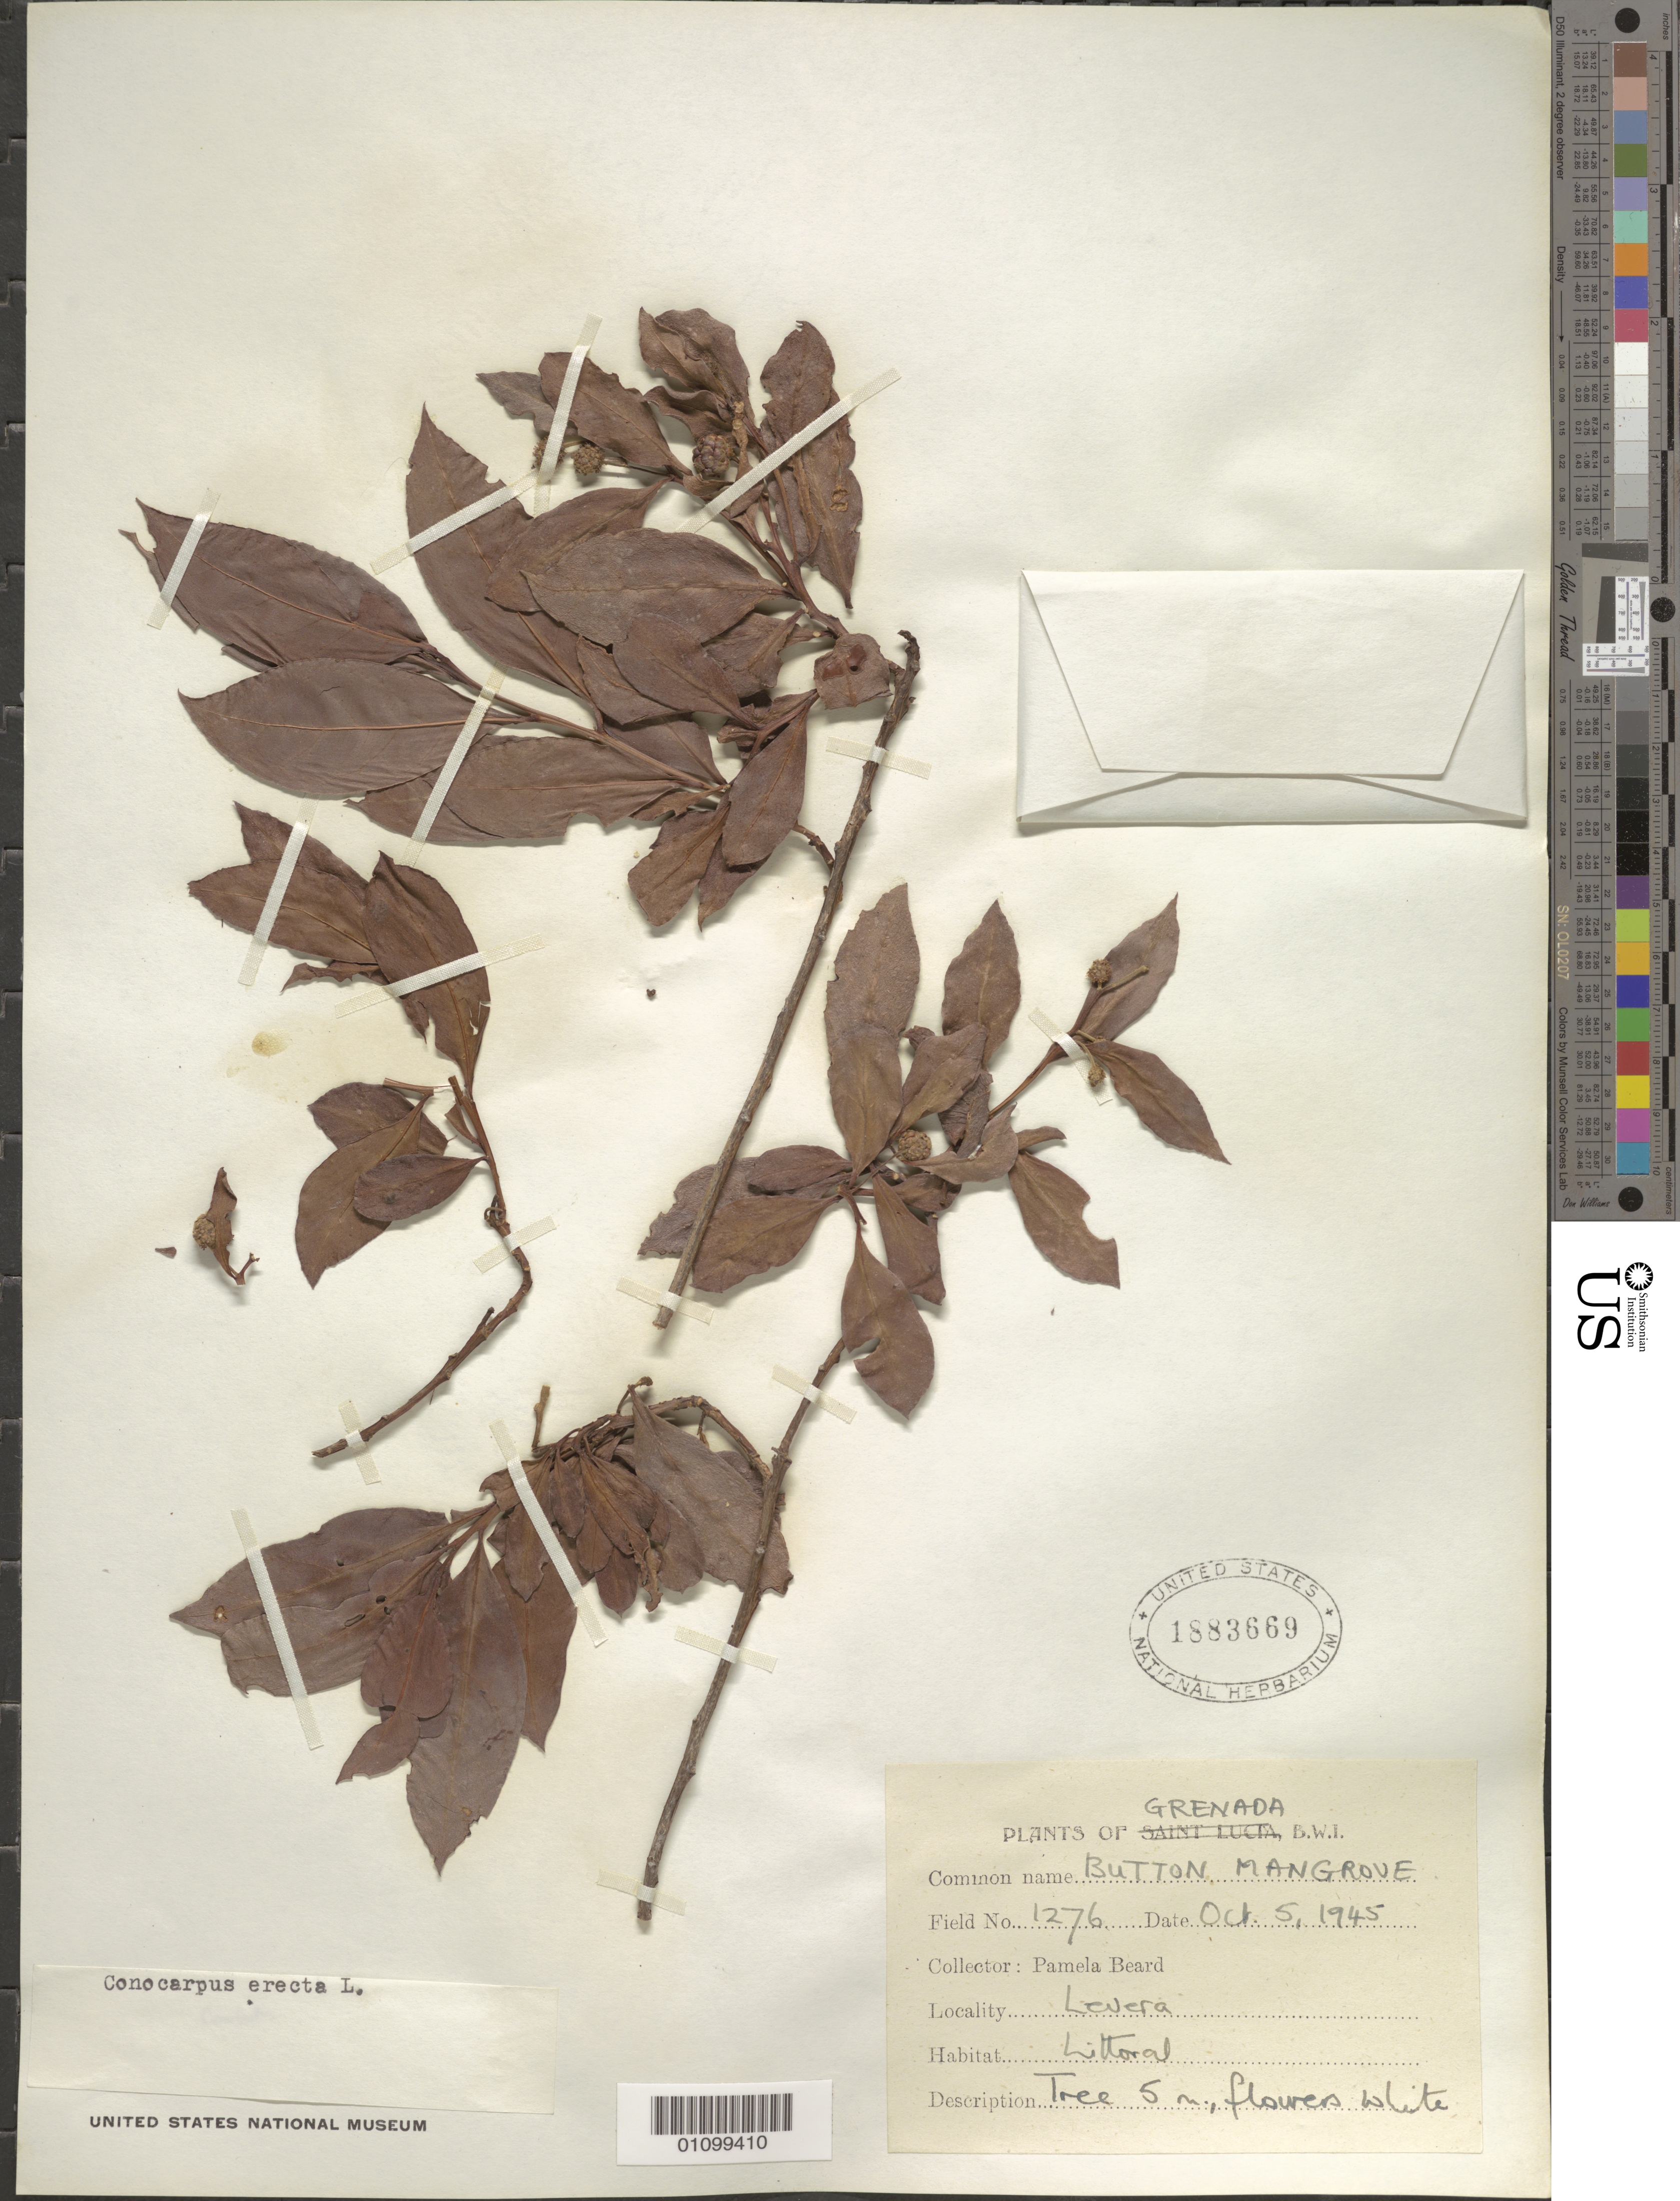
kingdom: Plantae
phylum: Tracheophyta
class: Magnoliopsida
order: Myrtales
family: Combretaceae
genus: Conocarpus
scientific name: Conocarpus erectus var. erectus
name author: L.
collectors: P. Beard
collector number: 1276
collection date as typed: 05 Oct 1945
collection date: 1945-10-05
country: Grenada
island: Grenada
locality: Levera. Littoral.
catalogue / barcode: US 1883669